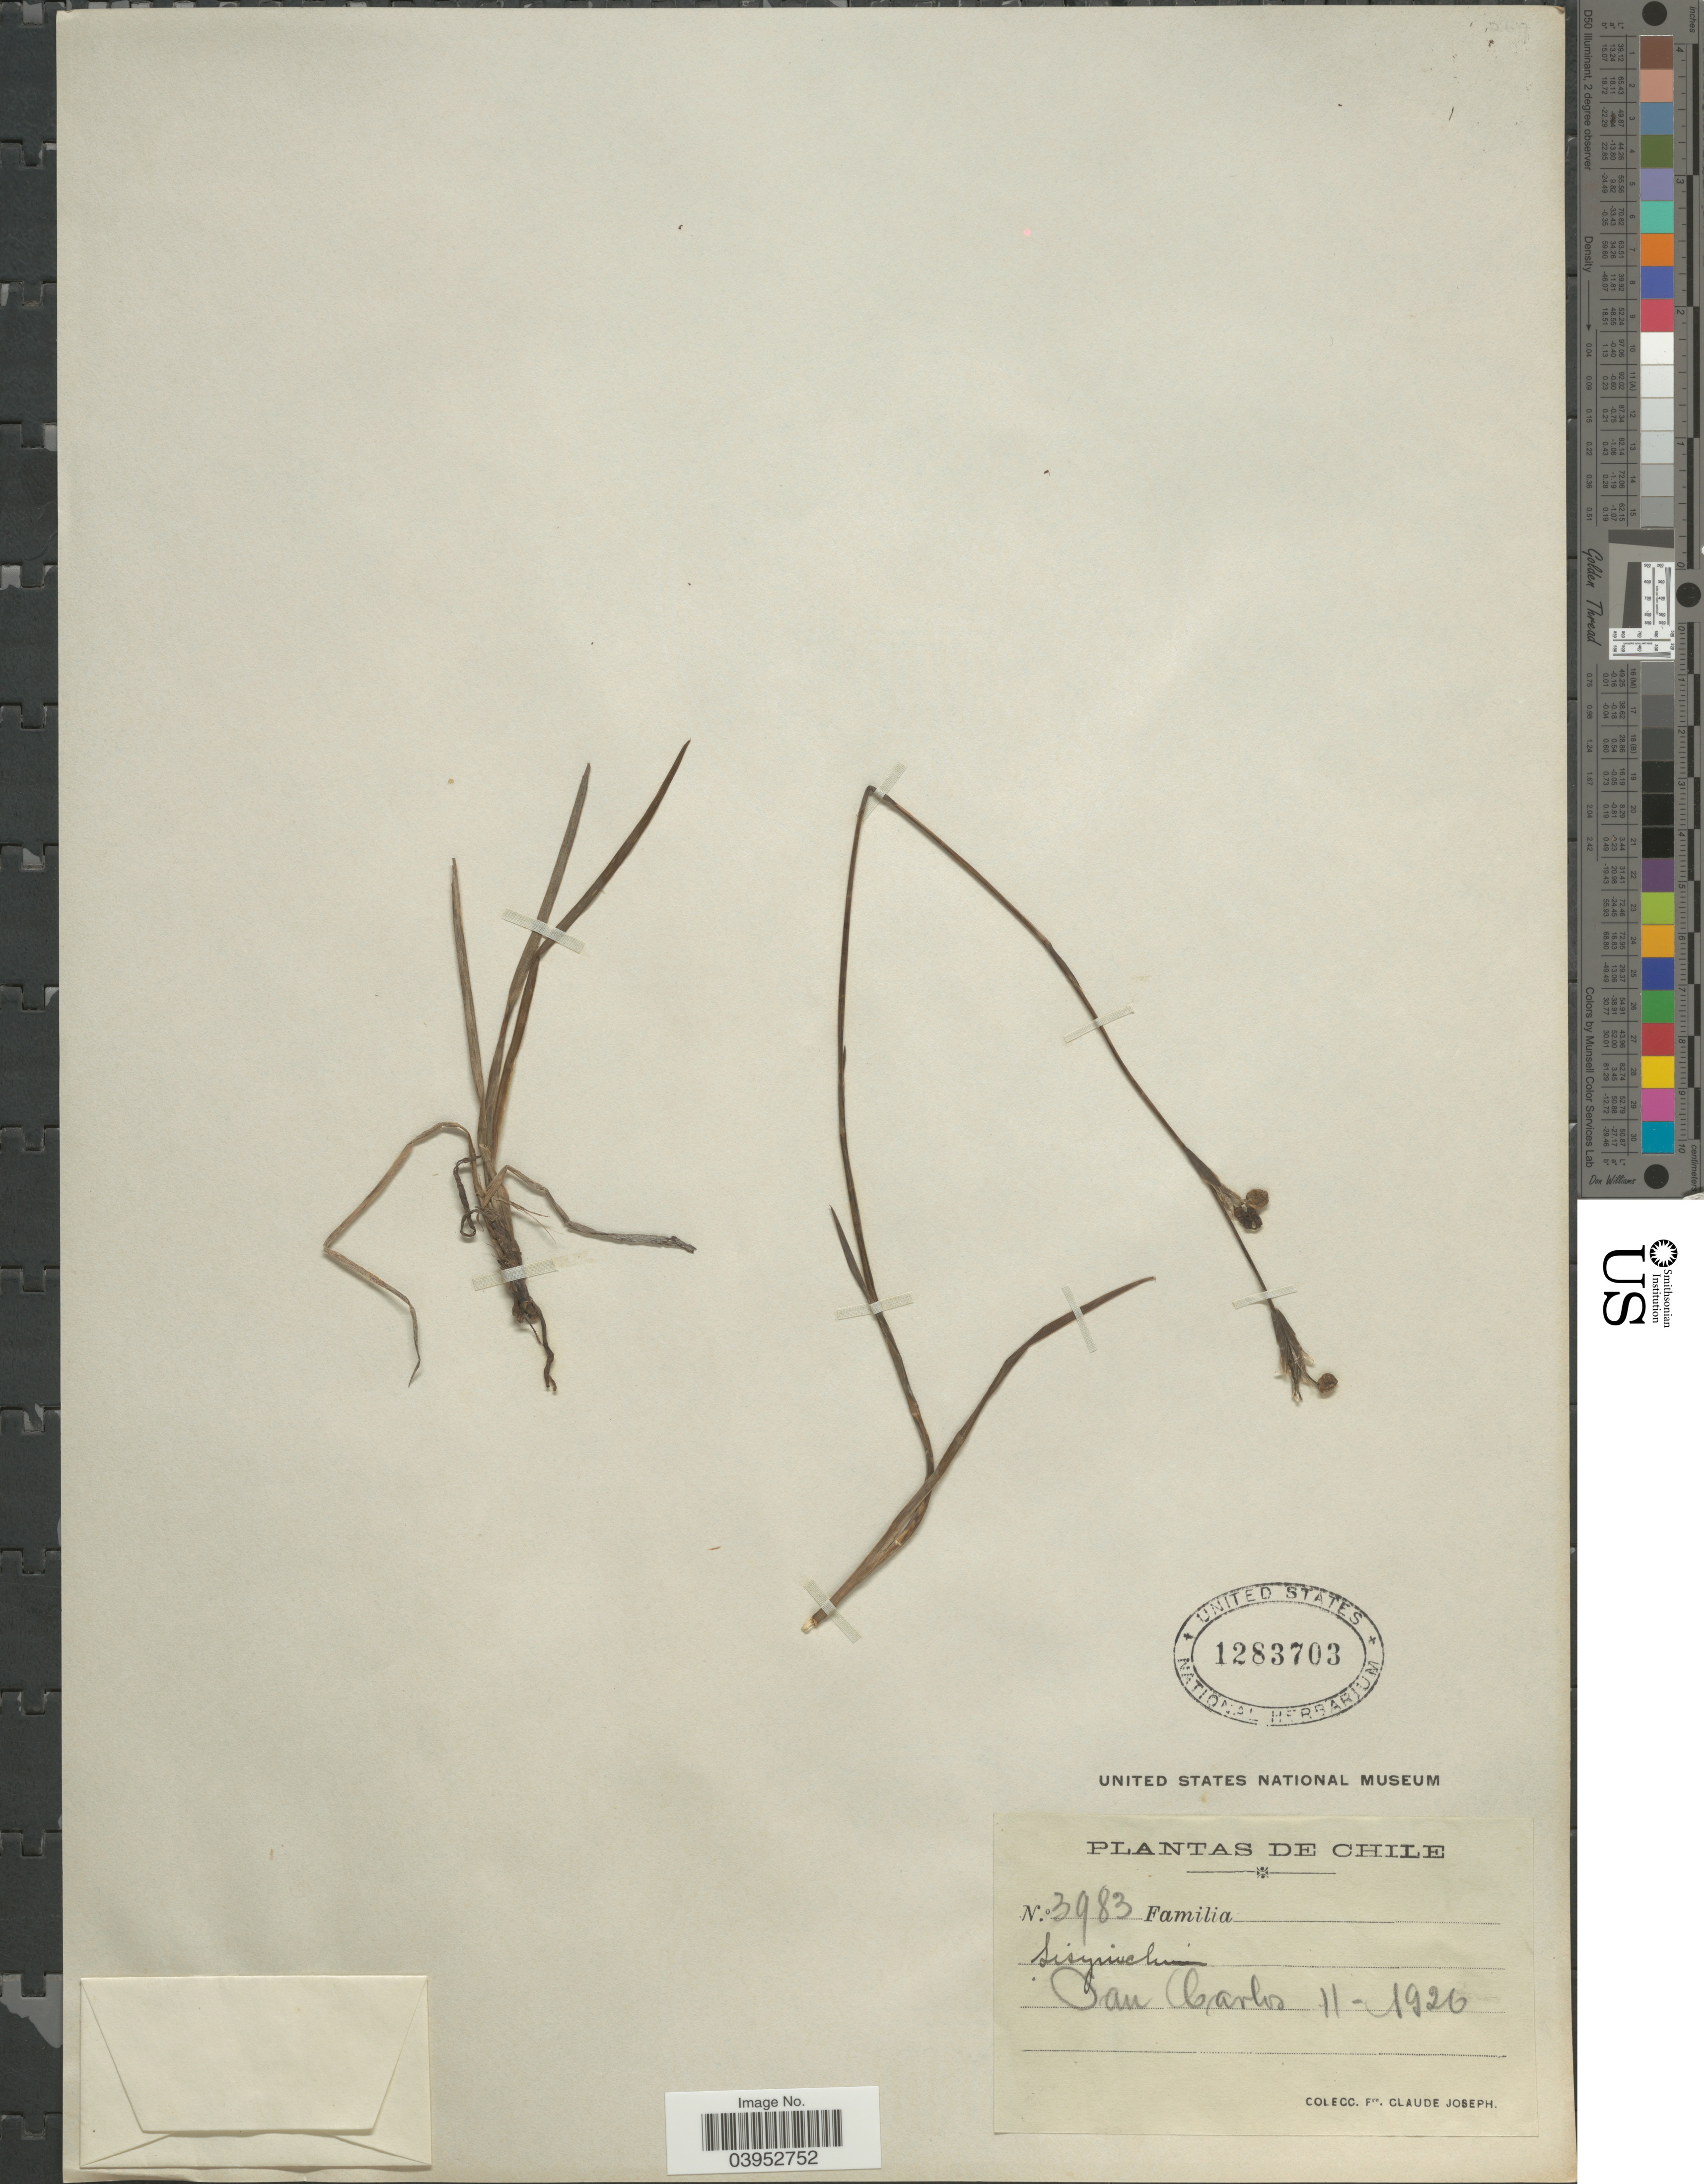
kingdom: Plantae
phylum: Tracheophyta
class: Liliopsida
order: Asparagales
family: Iridaceae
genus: Sisyrinchium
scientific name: Sisyrinchium sp.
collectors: Bro. Claude-Joseph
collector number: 3983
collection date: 1926-11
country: Chile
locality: San Carlos.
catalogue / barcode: US 1283703